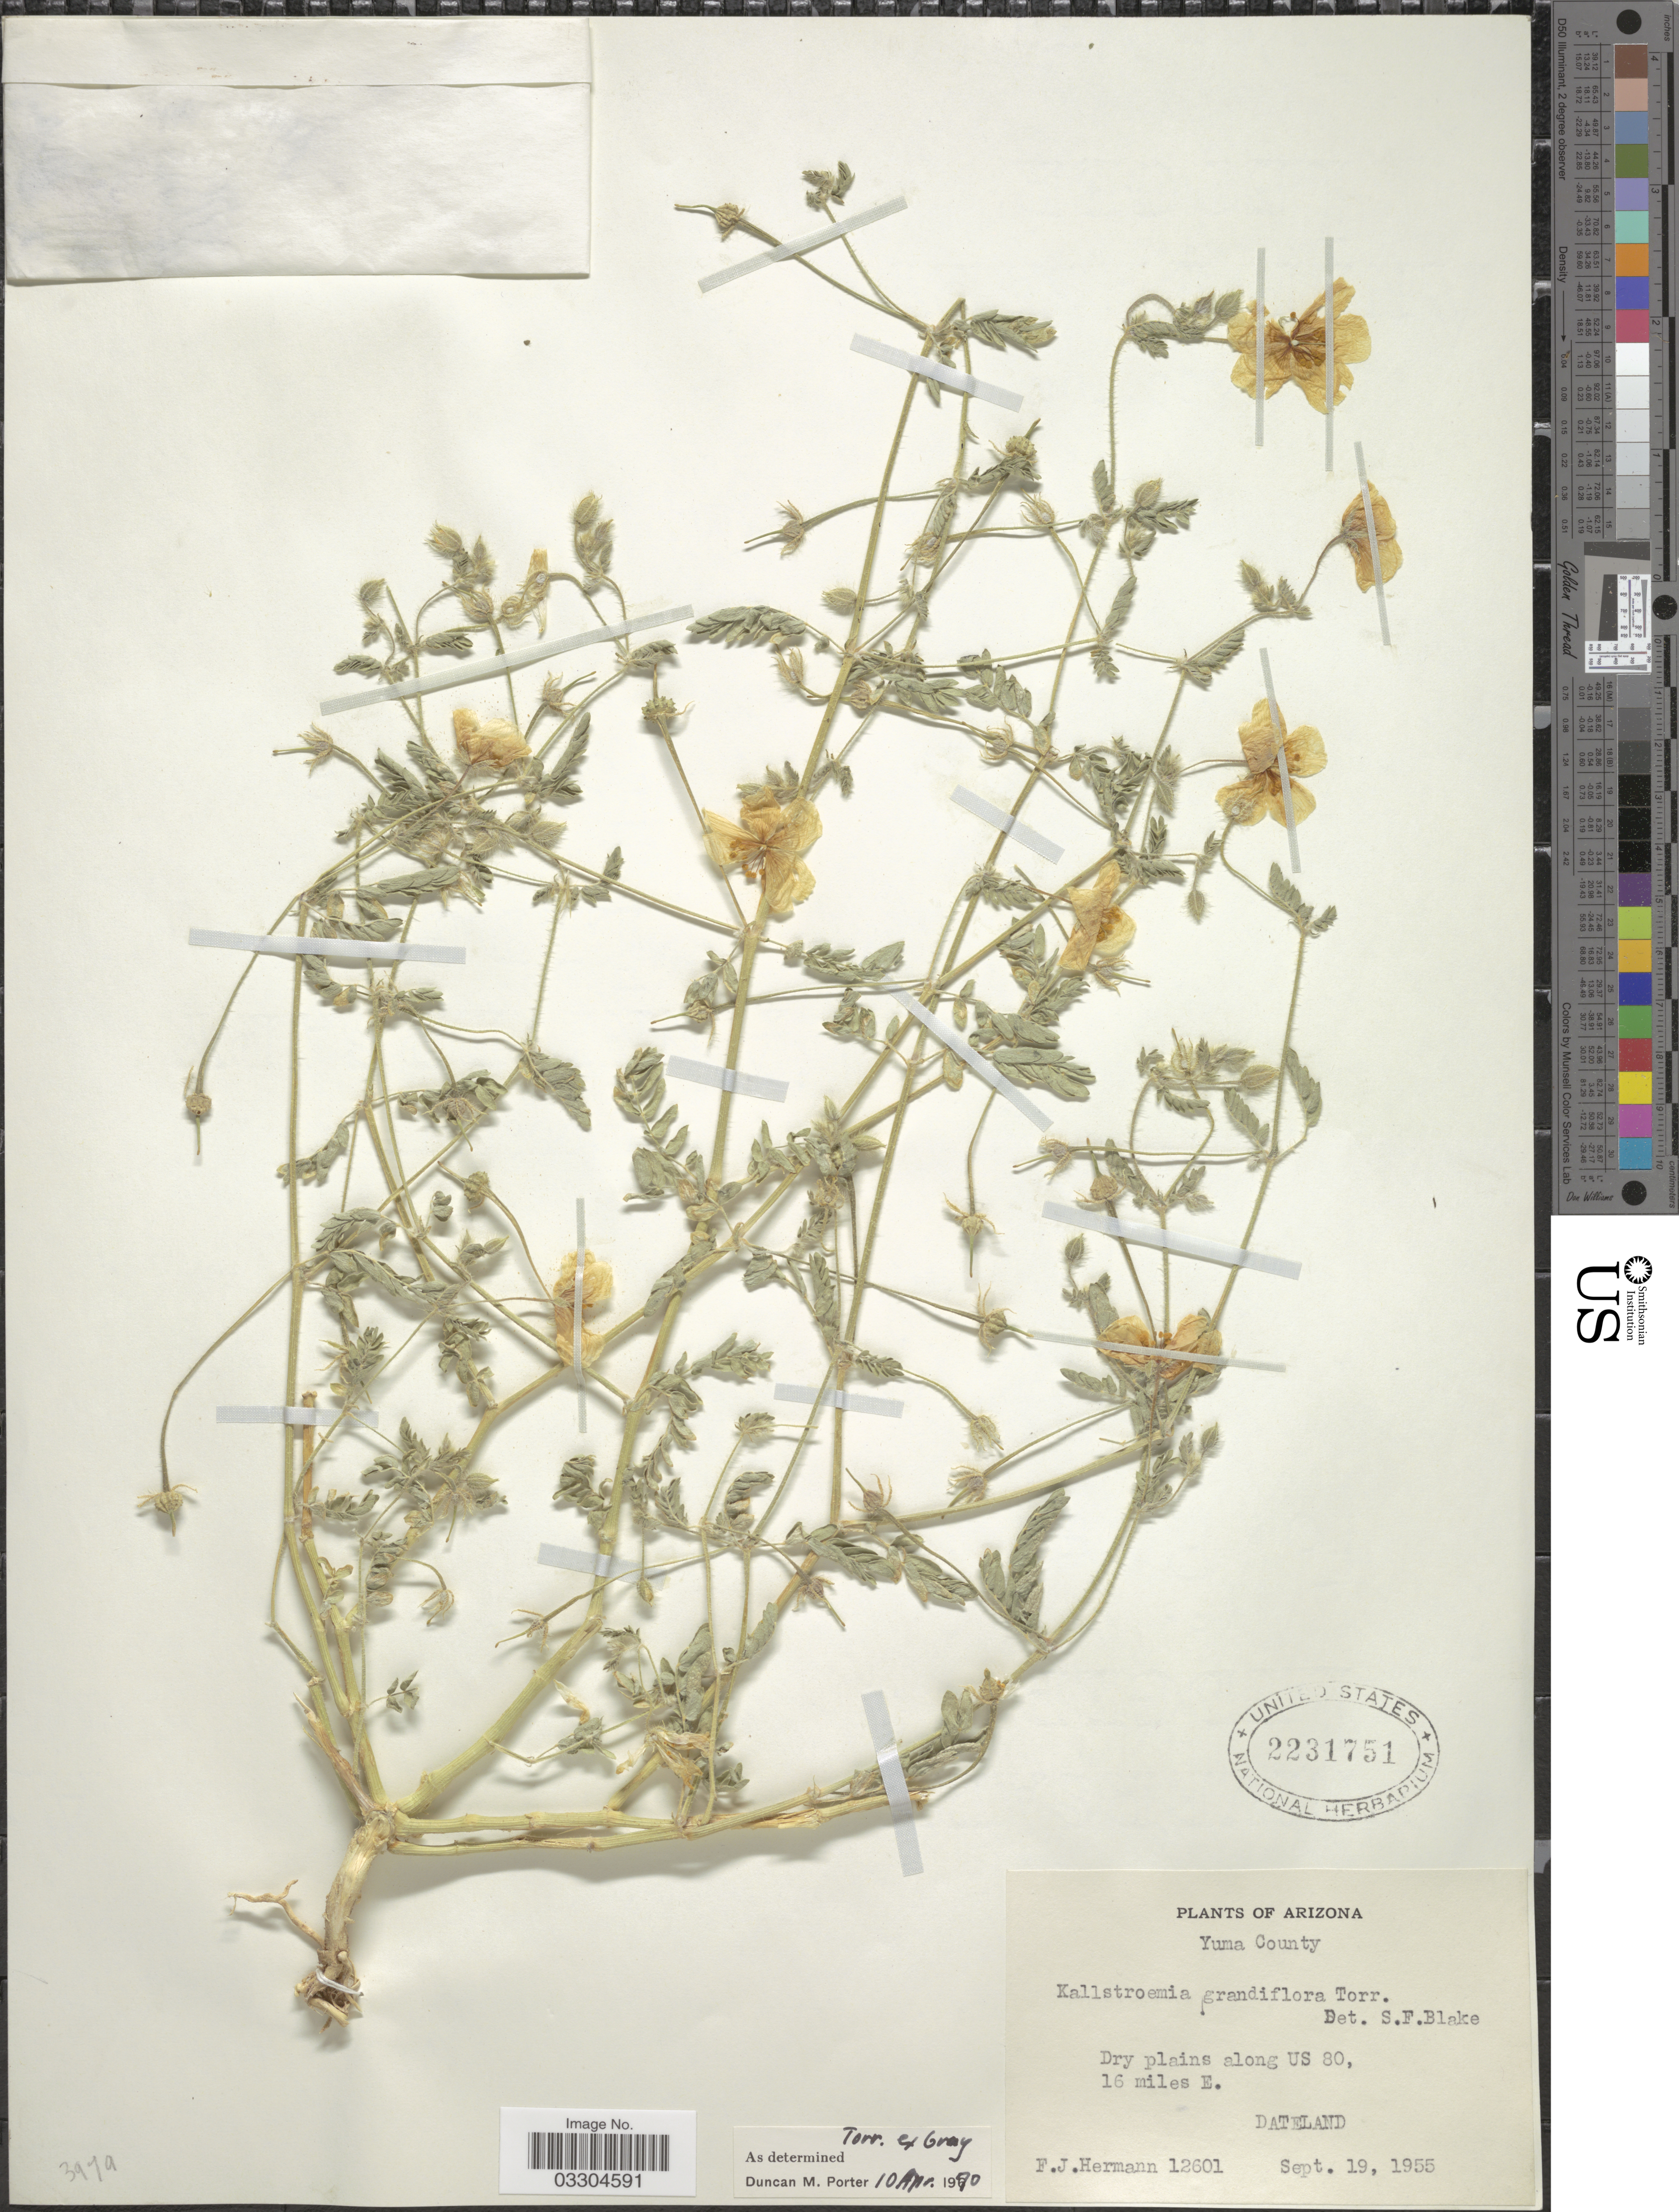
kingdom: Plantae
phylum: Tracheophyta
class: Magnoliopsida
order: Zygophyllales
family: Zygophyllaceae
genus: Kallstroemia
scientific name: Kallstroemia grandiflora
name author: Torr. ex A. Gray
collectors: F. J. Hermann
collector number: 12601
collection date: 1955-09-19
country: United States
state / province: Arizona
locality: Yuma County. Dry plains along US 80, 16 miles E. Dateland.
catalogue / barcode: US 2231751